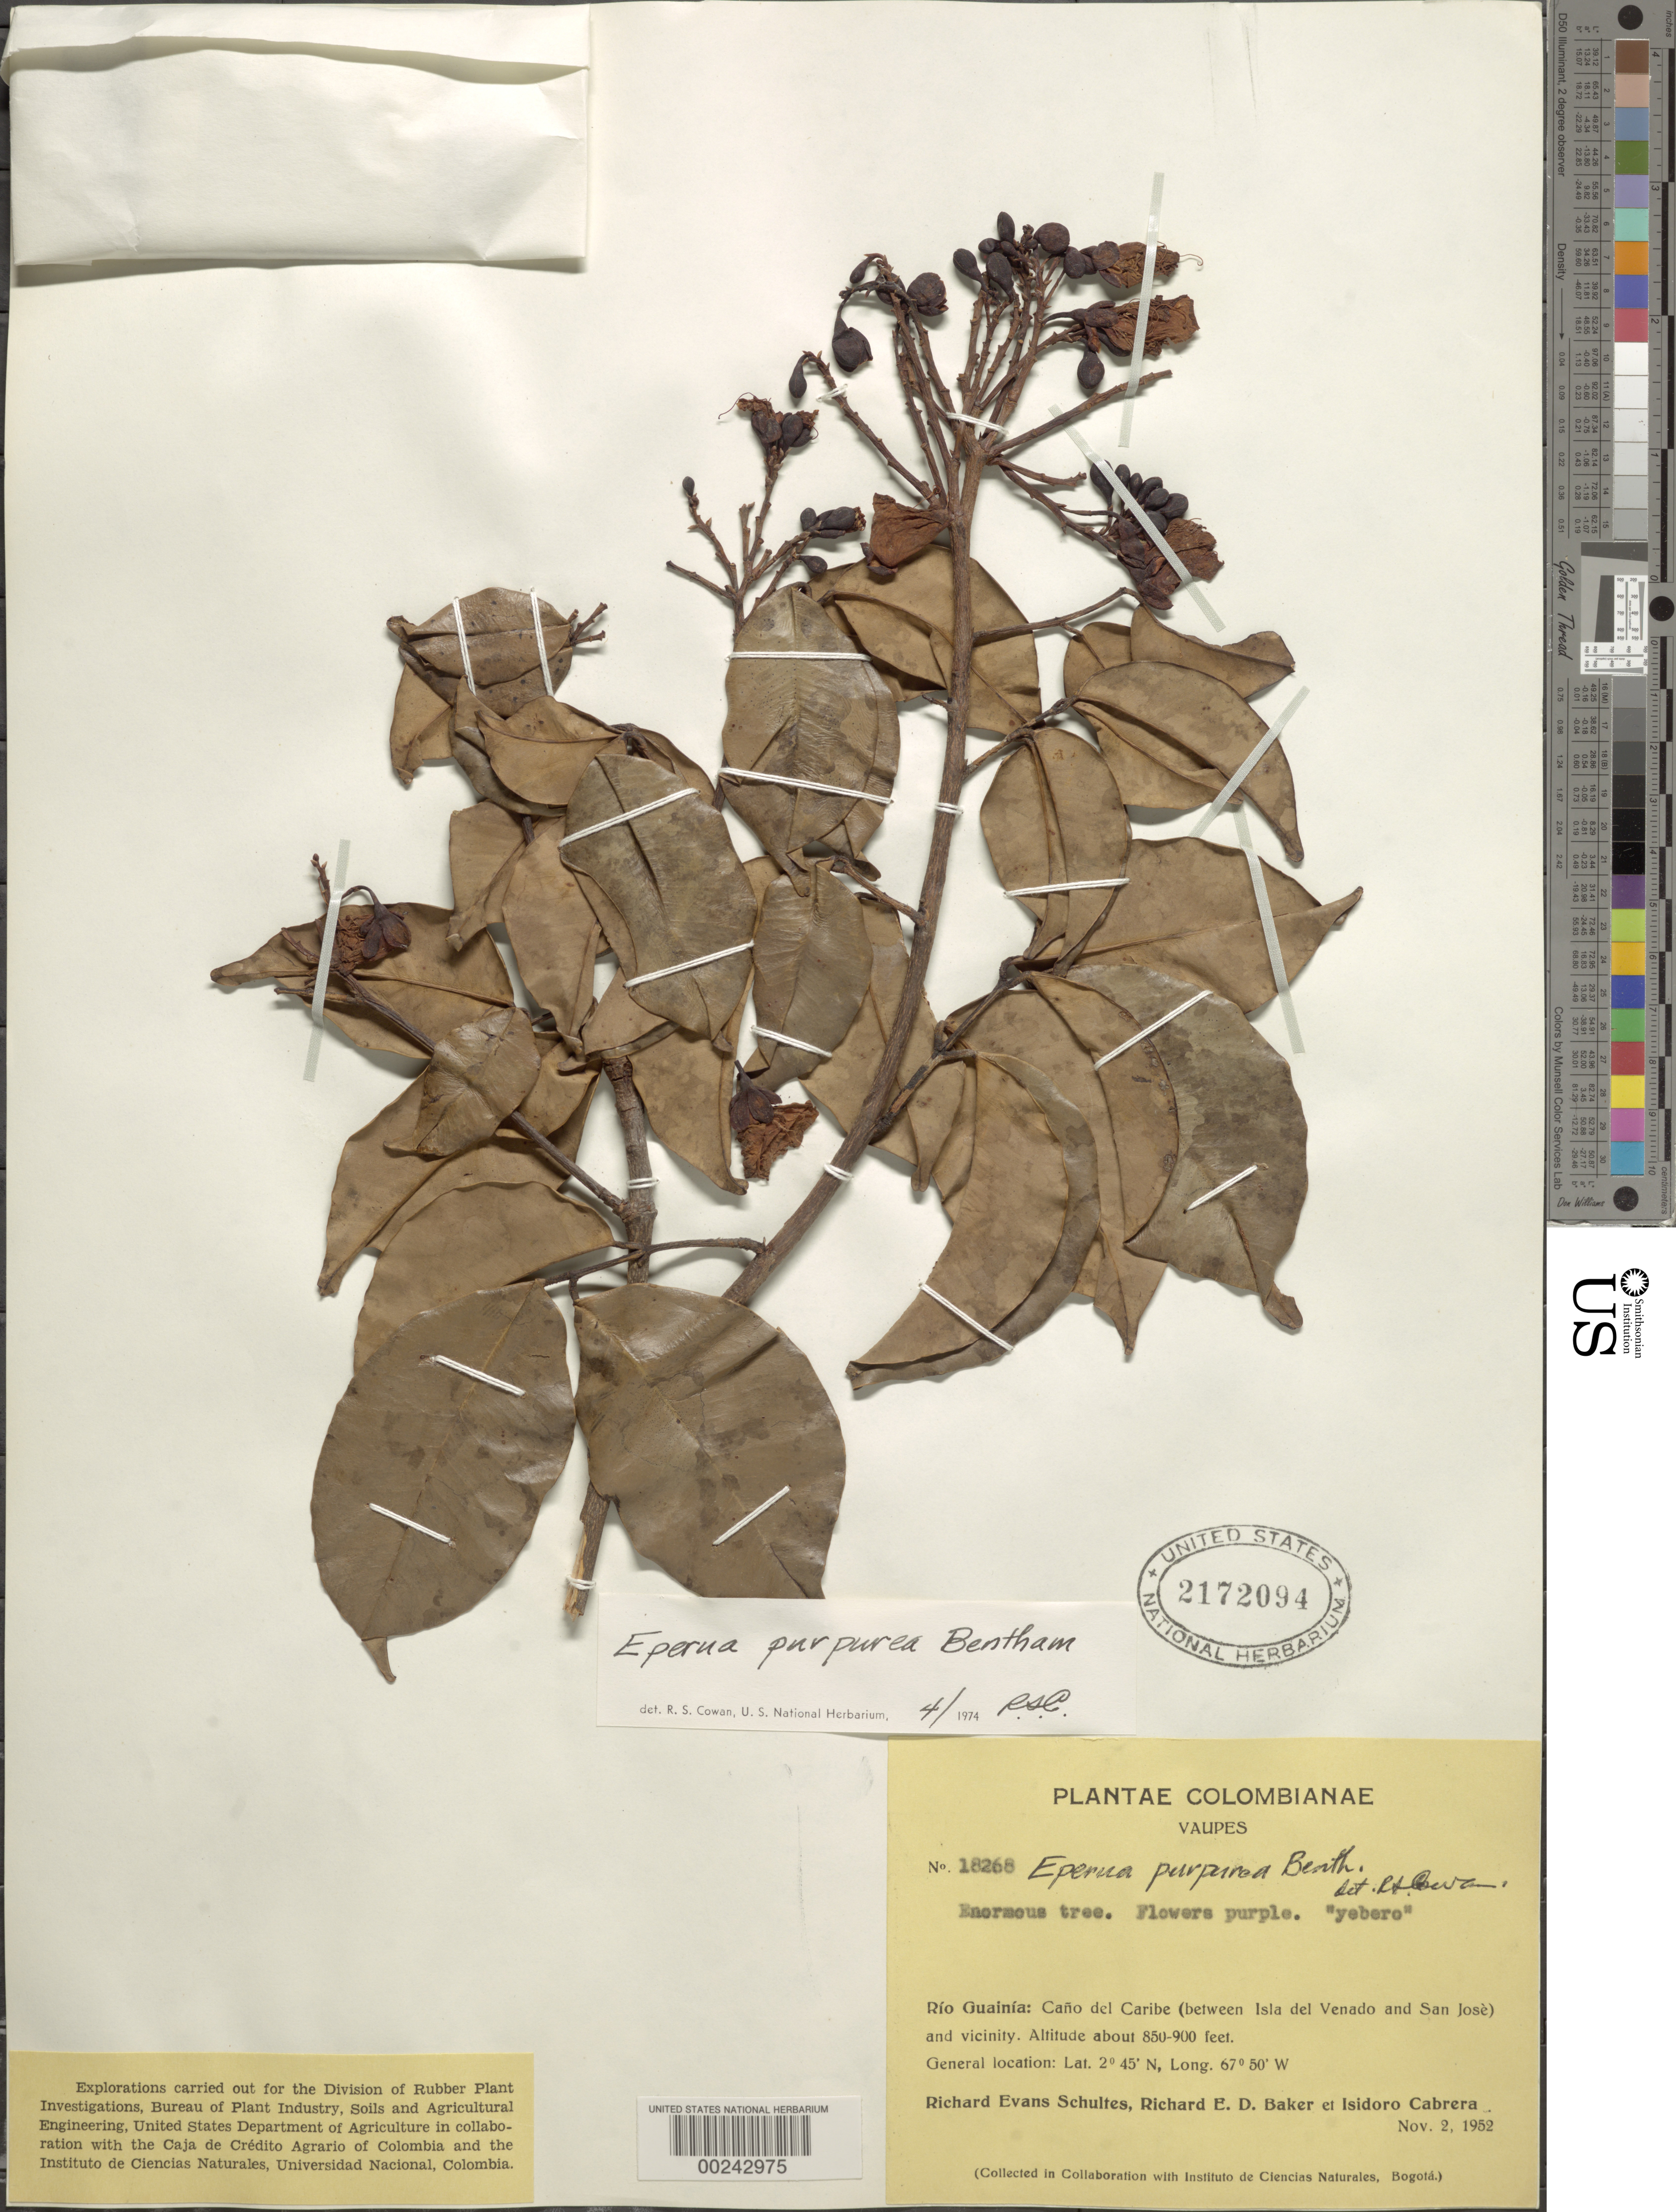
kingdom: Plantae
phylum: Tracheophyta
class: Magnoliopsida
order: Fabales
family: Fabaceae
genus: Eperua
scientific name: Eperua purpurea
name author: Benth.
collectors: R. E. Schultes, R. E. D. Baker & I. Cabrera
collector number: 18268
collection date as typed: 02 Nov 1952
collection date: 1952-11-02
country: Colombia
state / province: Vaupés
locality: Rio Guainia: Caño del Caribe (between Isla del Venado and San Jose) and vicinity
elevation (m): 850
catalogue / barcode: US 2172094